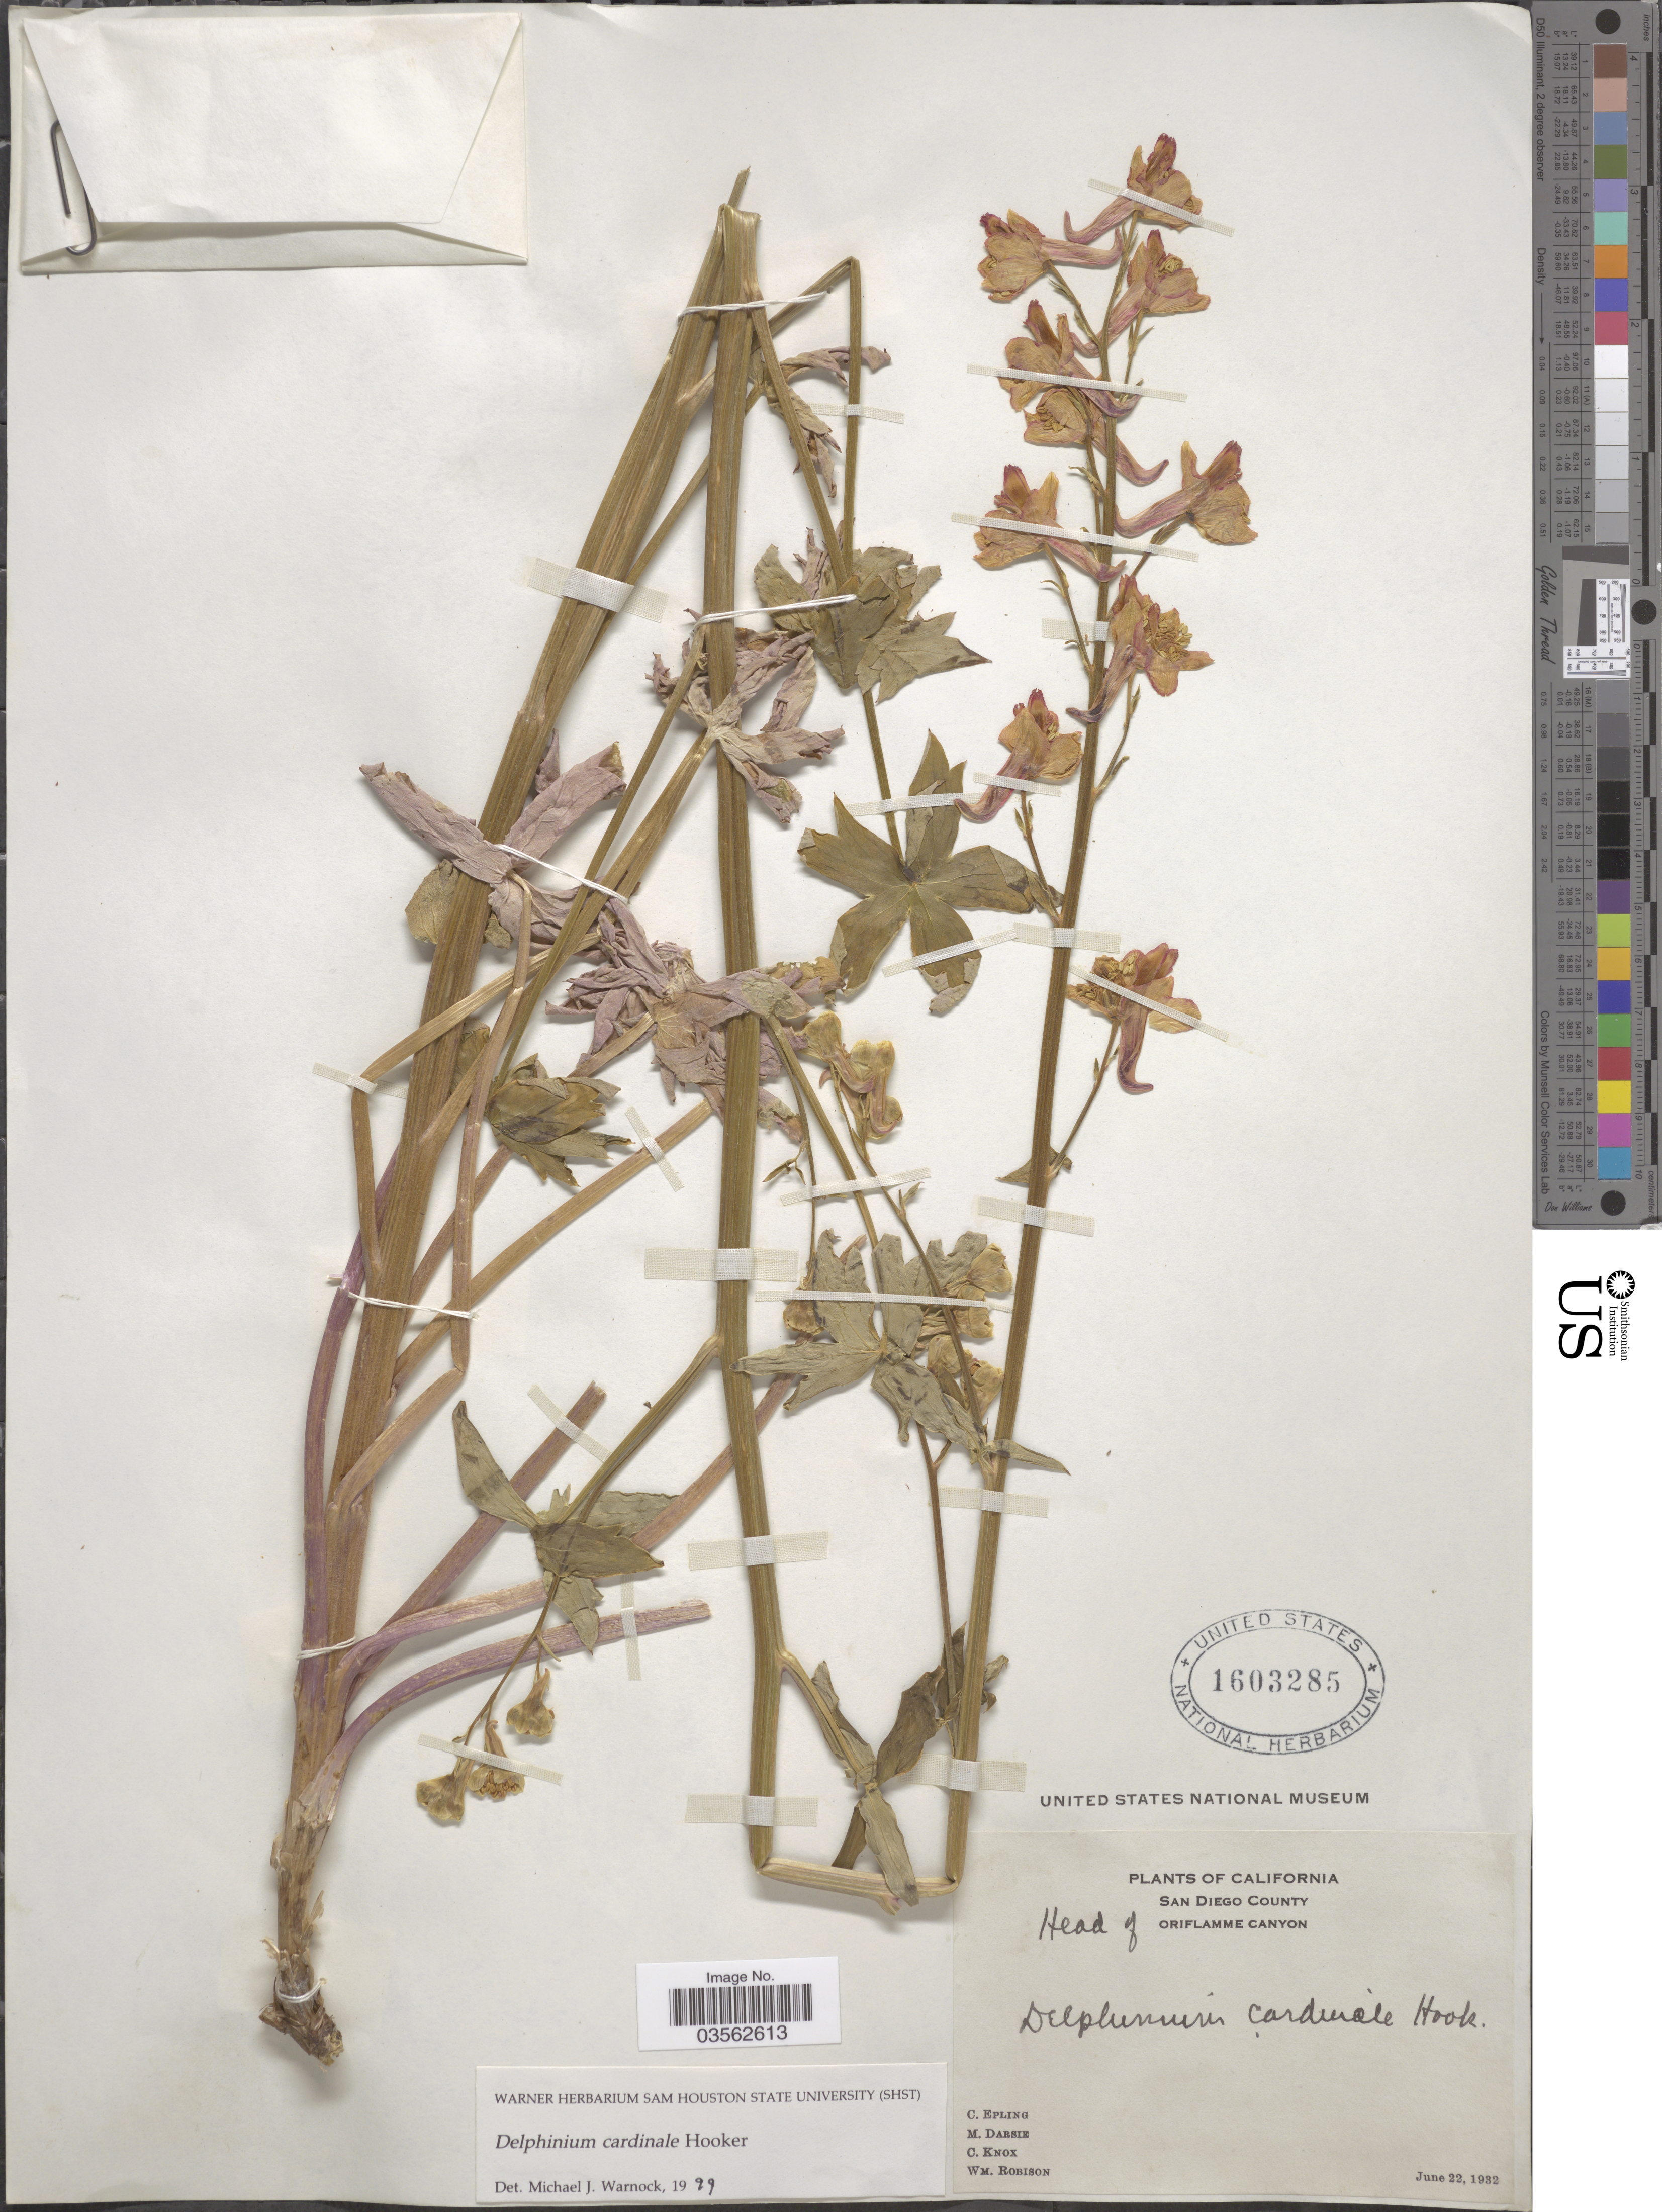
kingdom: Plantae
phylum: Tracheophyta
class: Magnoliopsida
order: Ranunculales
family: Ranunculaceae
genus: Delphinium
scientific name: Delphinium cardinale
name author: Hook.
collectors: C. C. Epling, M. Darsie, C. Knox & W. Robison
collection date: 1932-06-22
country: United States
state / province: California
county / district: San Diego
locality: San Diego County. Oriflamme Canyon.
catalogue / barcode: US 1603285